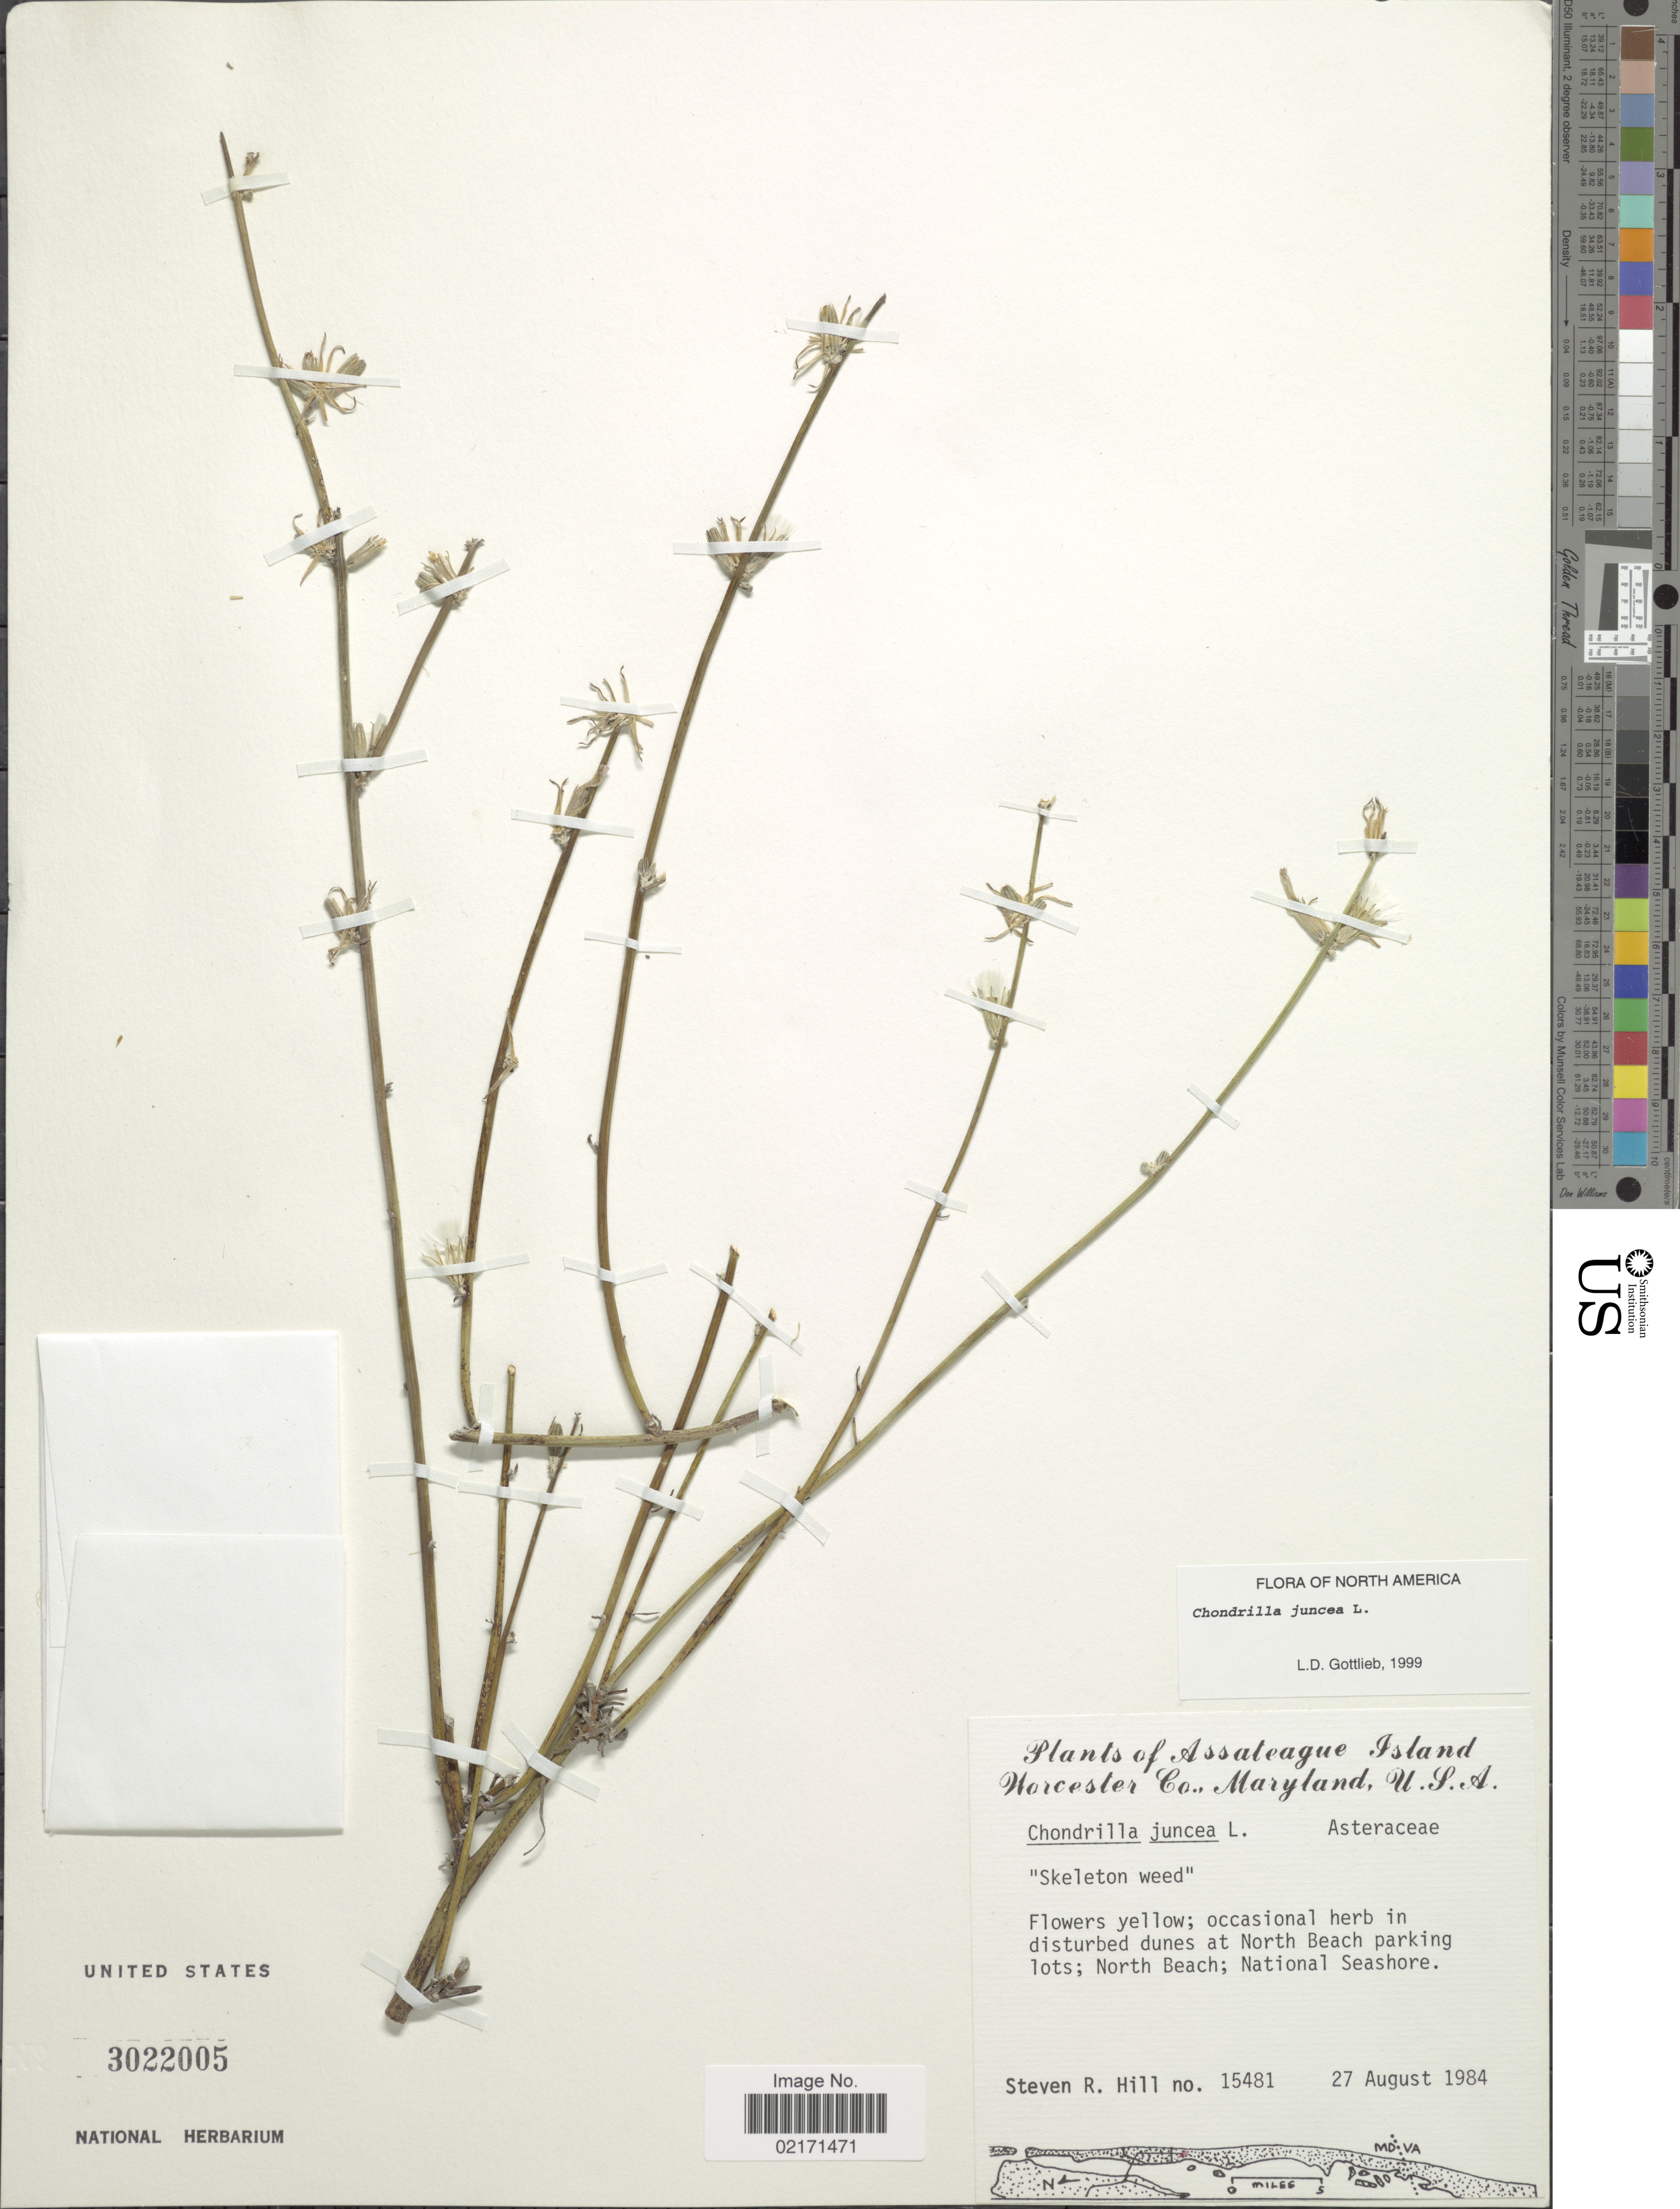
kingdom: Plantae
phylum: Tracheophyta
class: Magnoliopsida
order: Asterales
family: Asteraceae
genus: Chondrilla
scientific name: Chondrilla juncea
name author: L.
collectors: S. R. Hill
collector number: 15481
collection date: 1984-08-27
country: United States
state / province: Maryland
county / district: Worcester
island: Assateague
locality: At North Beach parking lots; North Beach, Assateague Island National Seashore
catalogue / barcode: US 3022005